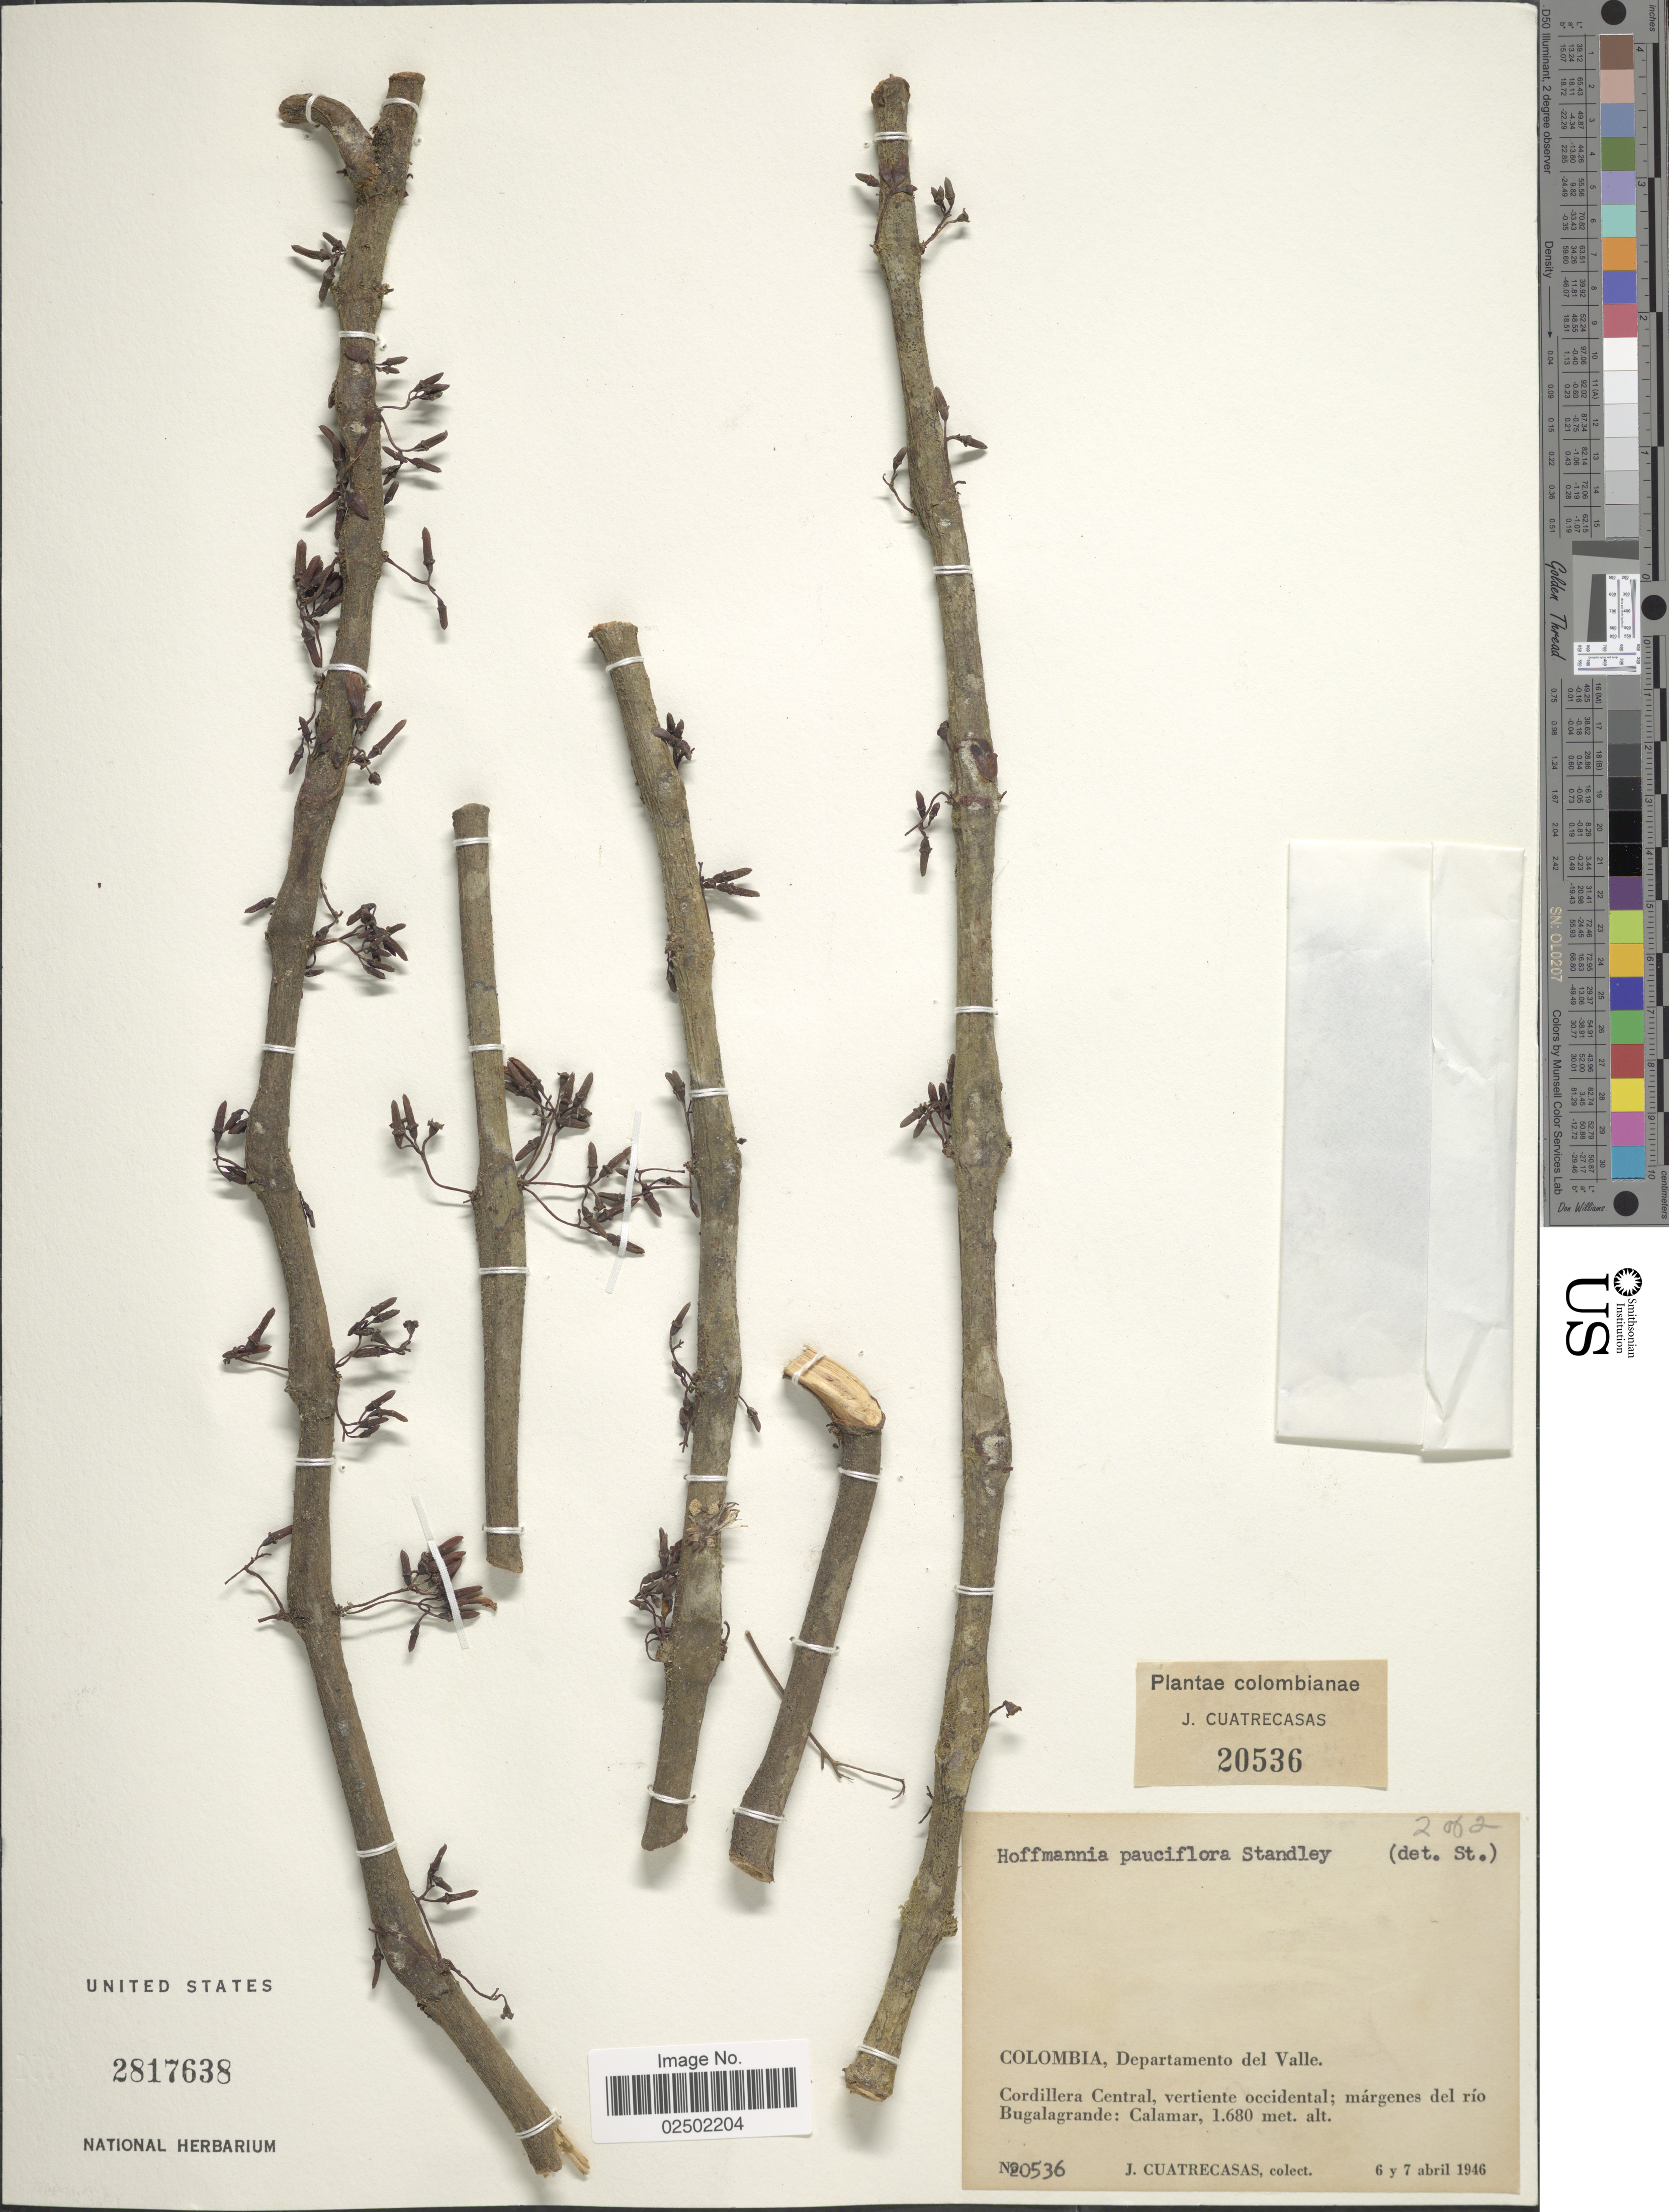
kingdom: Plantae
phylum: Tracheophyta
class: Magnoliopsida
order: Gentianales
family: Rubiaceae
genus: Hoffmannia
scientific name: Hoffmannia pauciflora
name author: Standl.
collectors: J. Cuatrecasas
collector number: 20536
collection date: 1946-04-06/1946-04-07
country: Colombia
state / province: Valle del Cauca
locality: Colombia, Departamento del Valle, Cordillera Central vertiente occidental: margenes del rio Bugalagrande: Calamar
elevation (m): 1680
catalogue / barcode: US 2817638